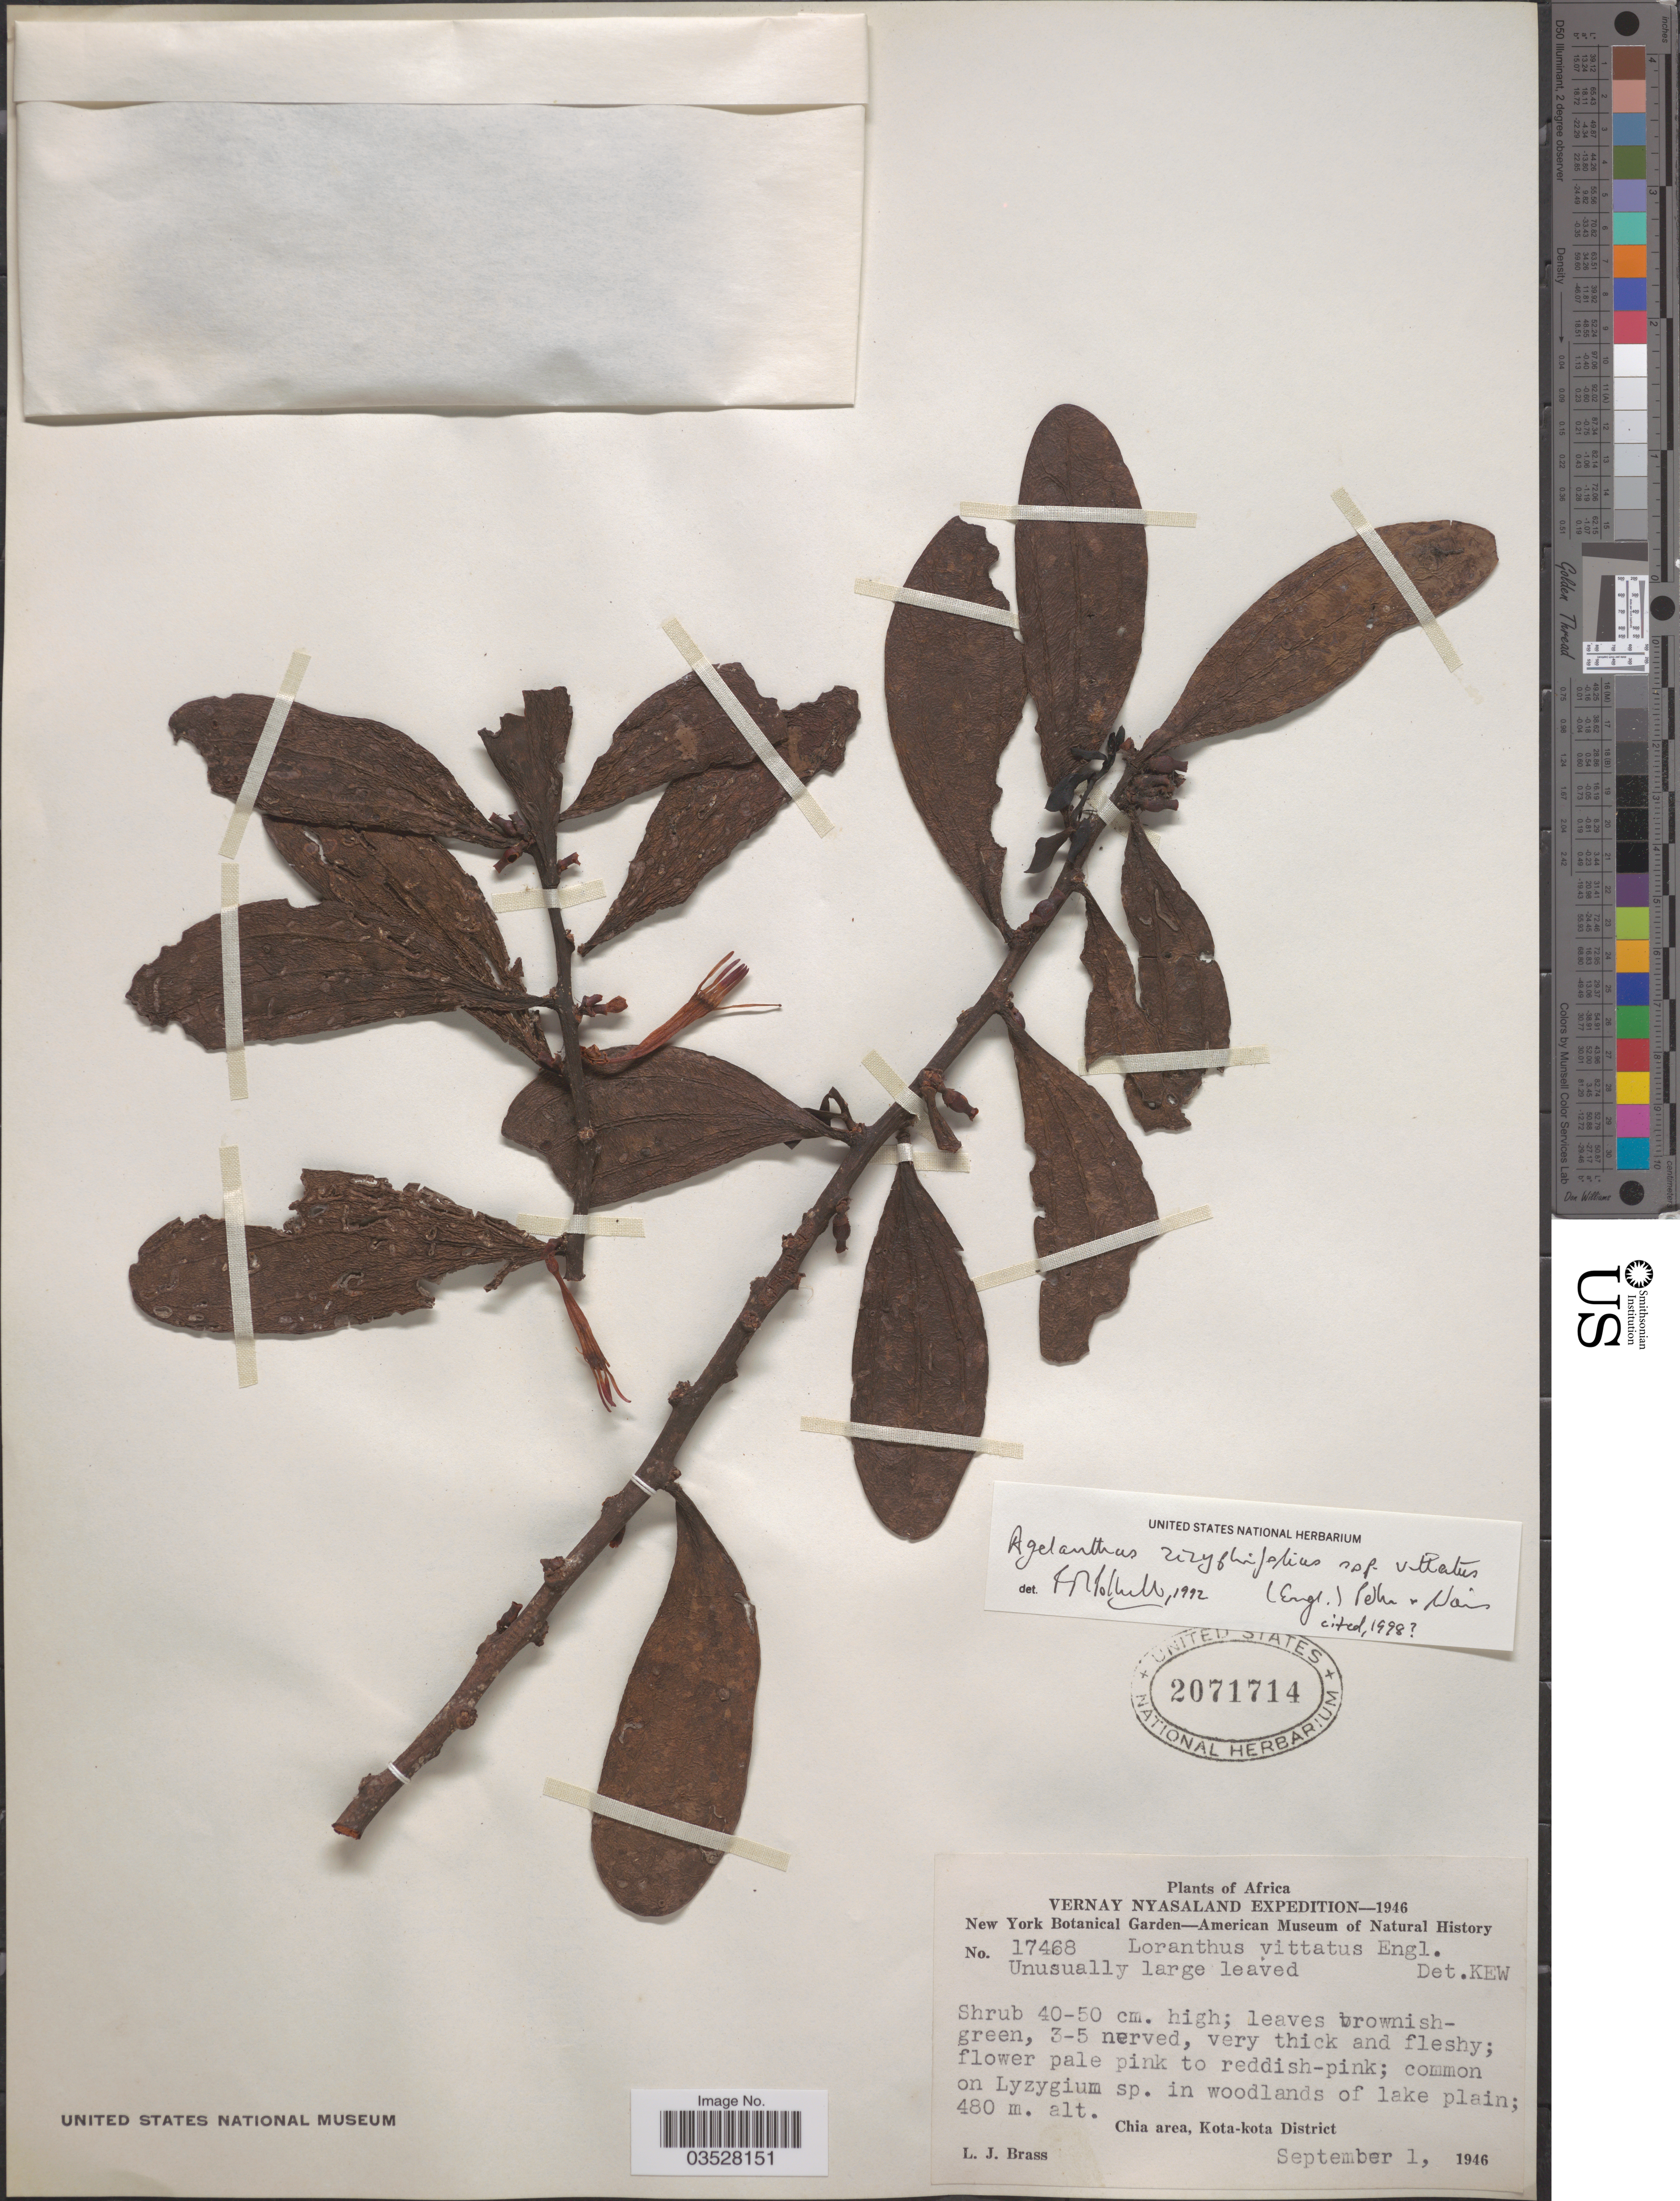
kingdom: Plantae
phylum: Tracheophyta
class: Magnoliopsida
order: Santalales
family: Loranthaceae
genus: Agelanthus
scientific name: Agelanthus zizyphifolius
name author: (Engl.) Polhill & Wiens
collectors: L. J. Brass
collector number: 17468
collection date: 1946-09-01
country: Malawi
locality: Vernay Nyasaland. Chia area, Kota-kota District.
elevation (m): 480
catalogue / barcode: US 2071714